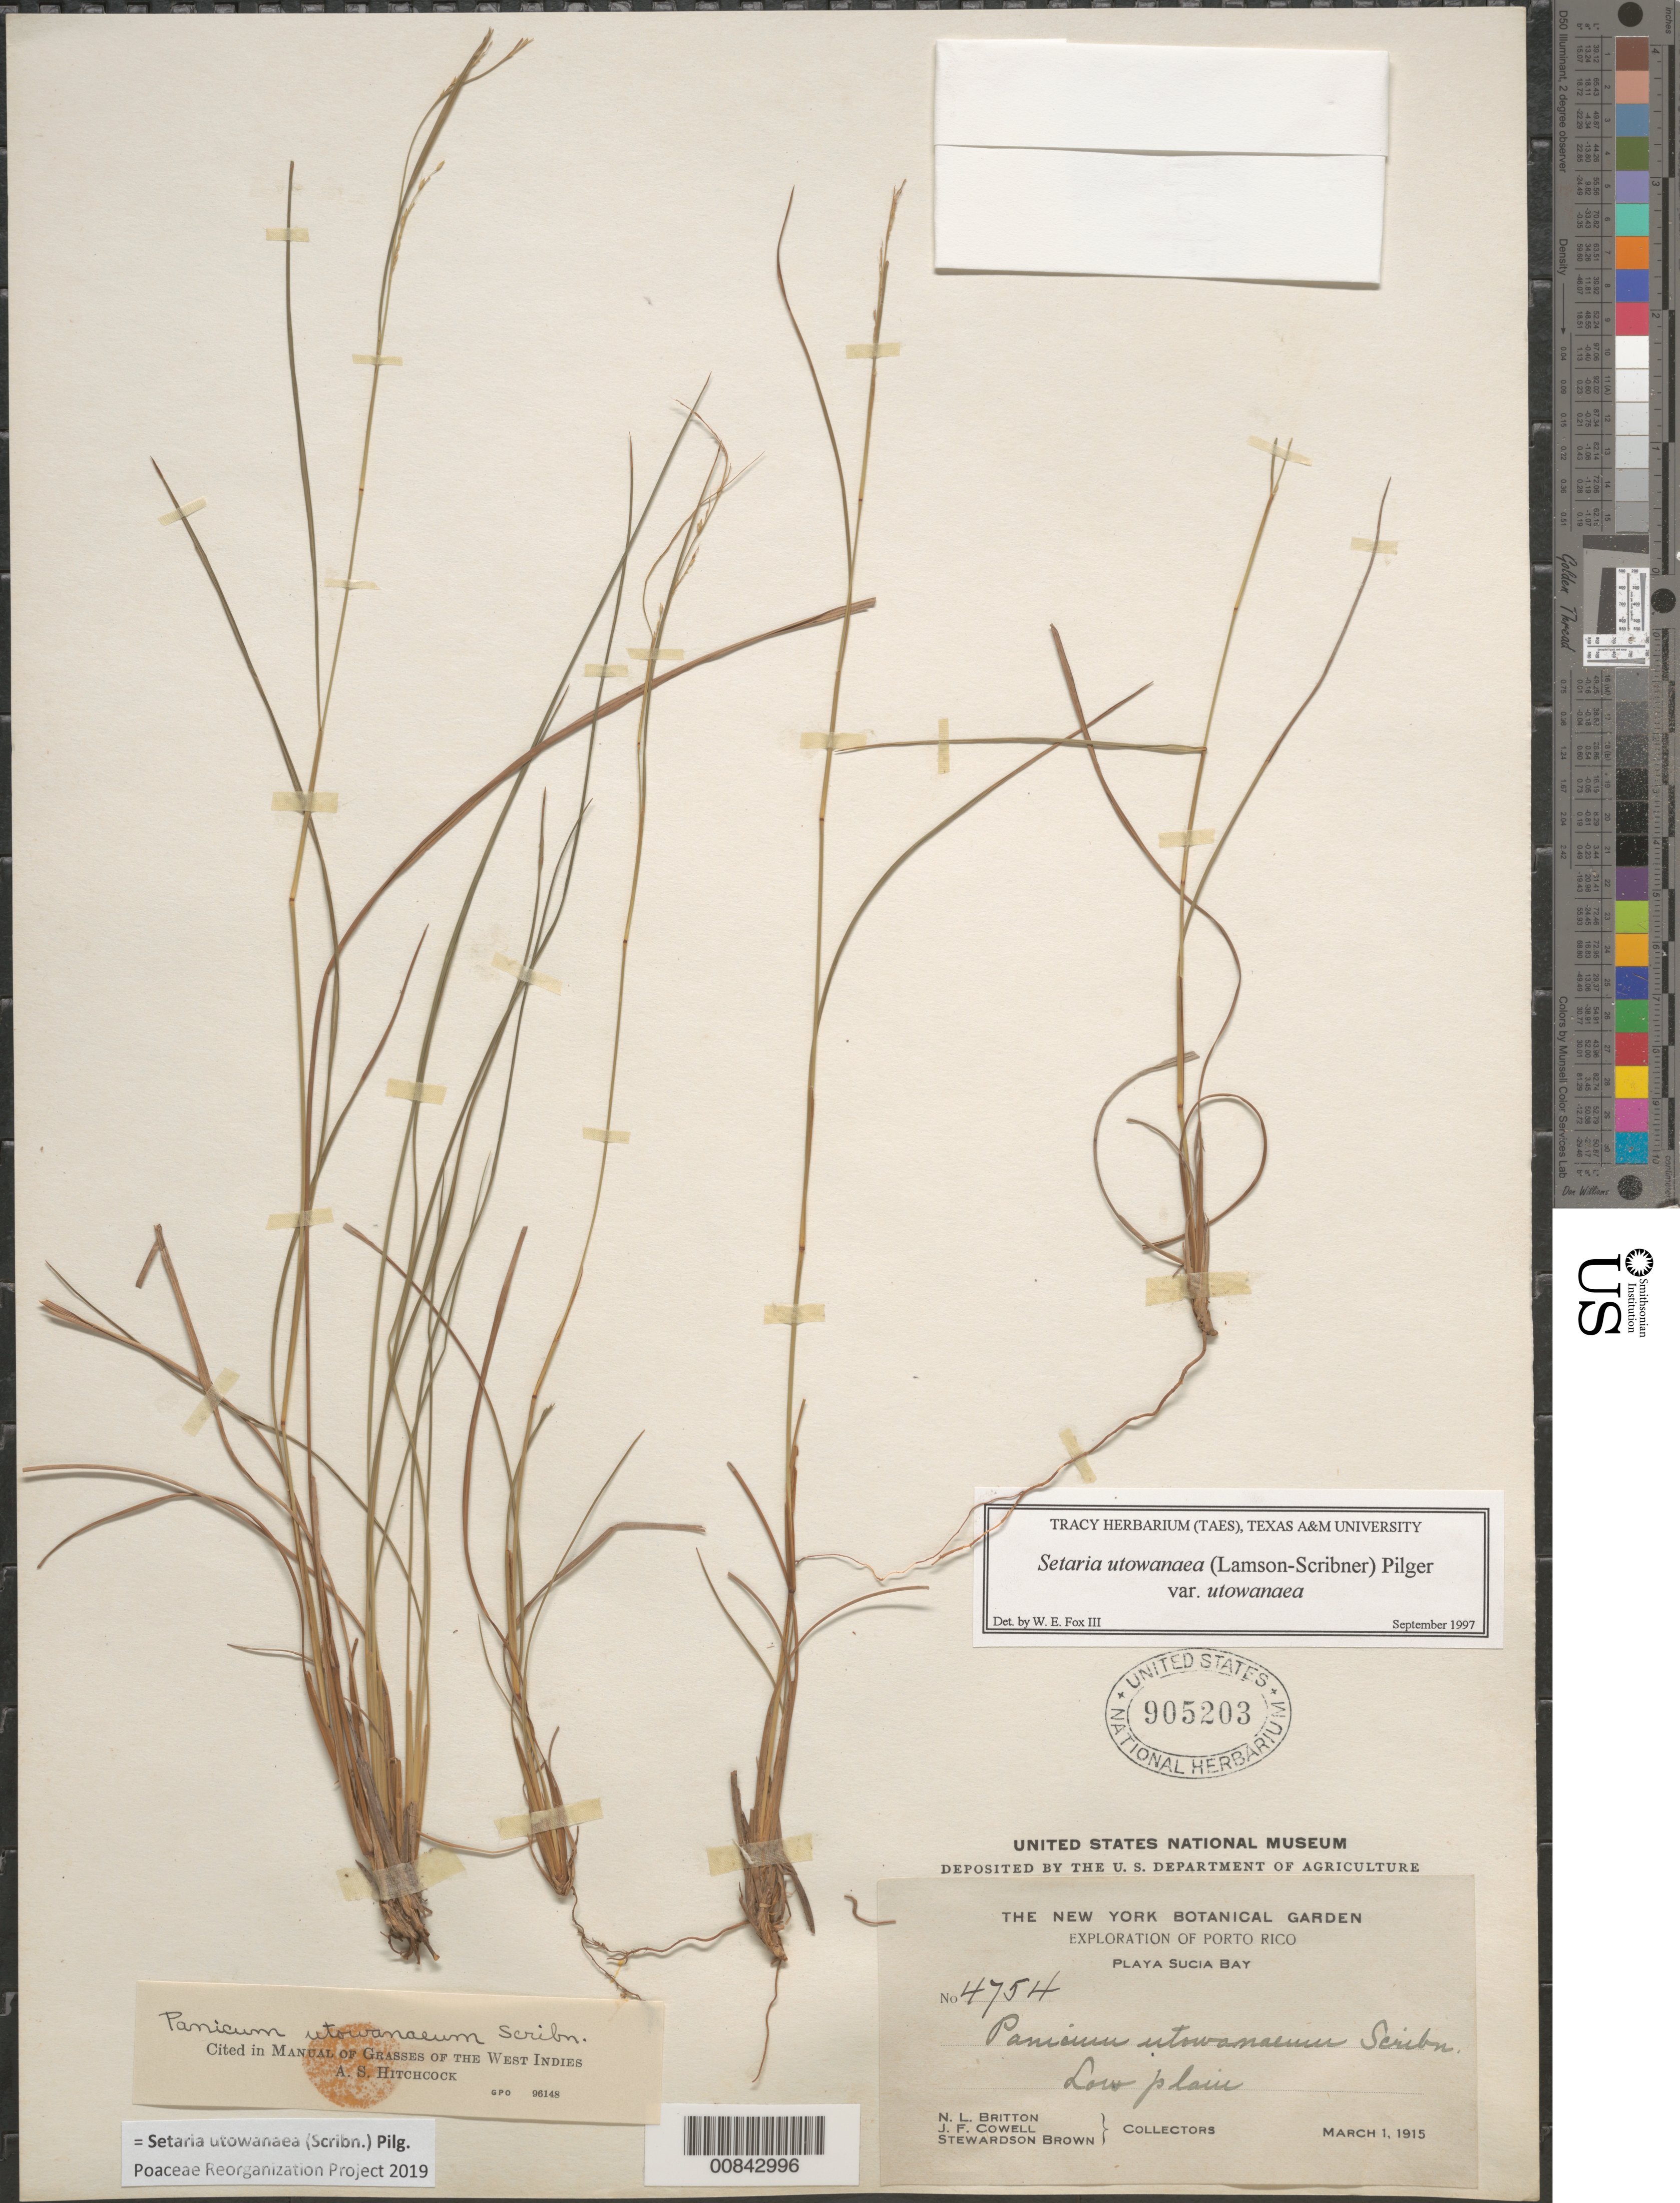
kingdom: Plantae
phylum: Tracheophyta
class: Liliopsida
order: Poales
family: Poaceae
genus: Setaria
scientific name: Setaria utowanaea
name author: (Scribn.) Pilg.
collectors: Mrs. N. L. Britton, J. F. Cowell & S. Brown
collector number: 4754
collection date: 1915-03-01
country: Puerto Rico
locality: Exploration of Porto Rico. Playa Sucia Bay. Low plain.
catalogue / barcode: US 905203